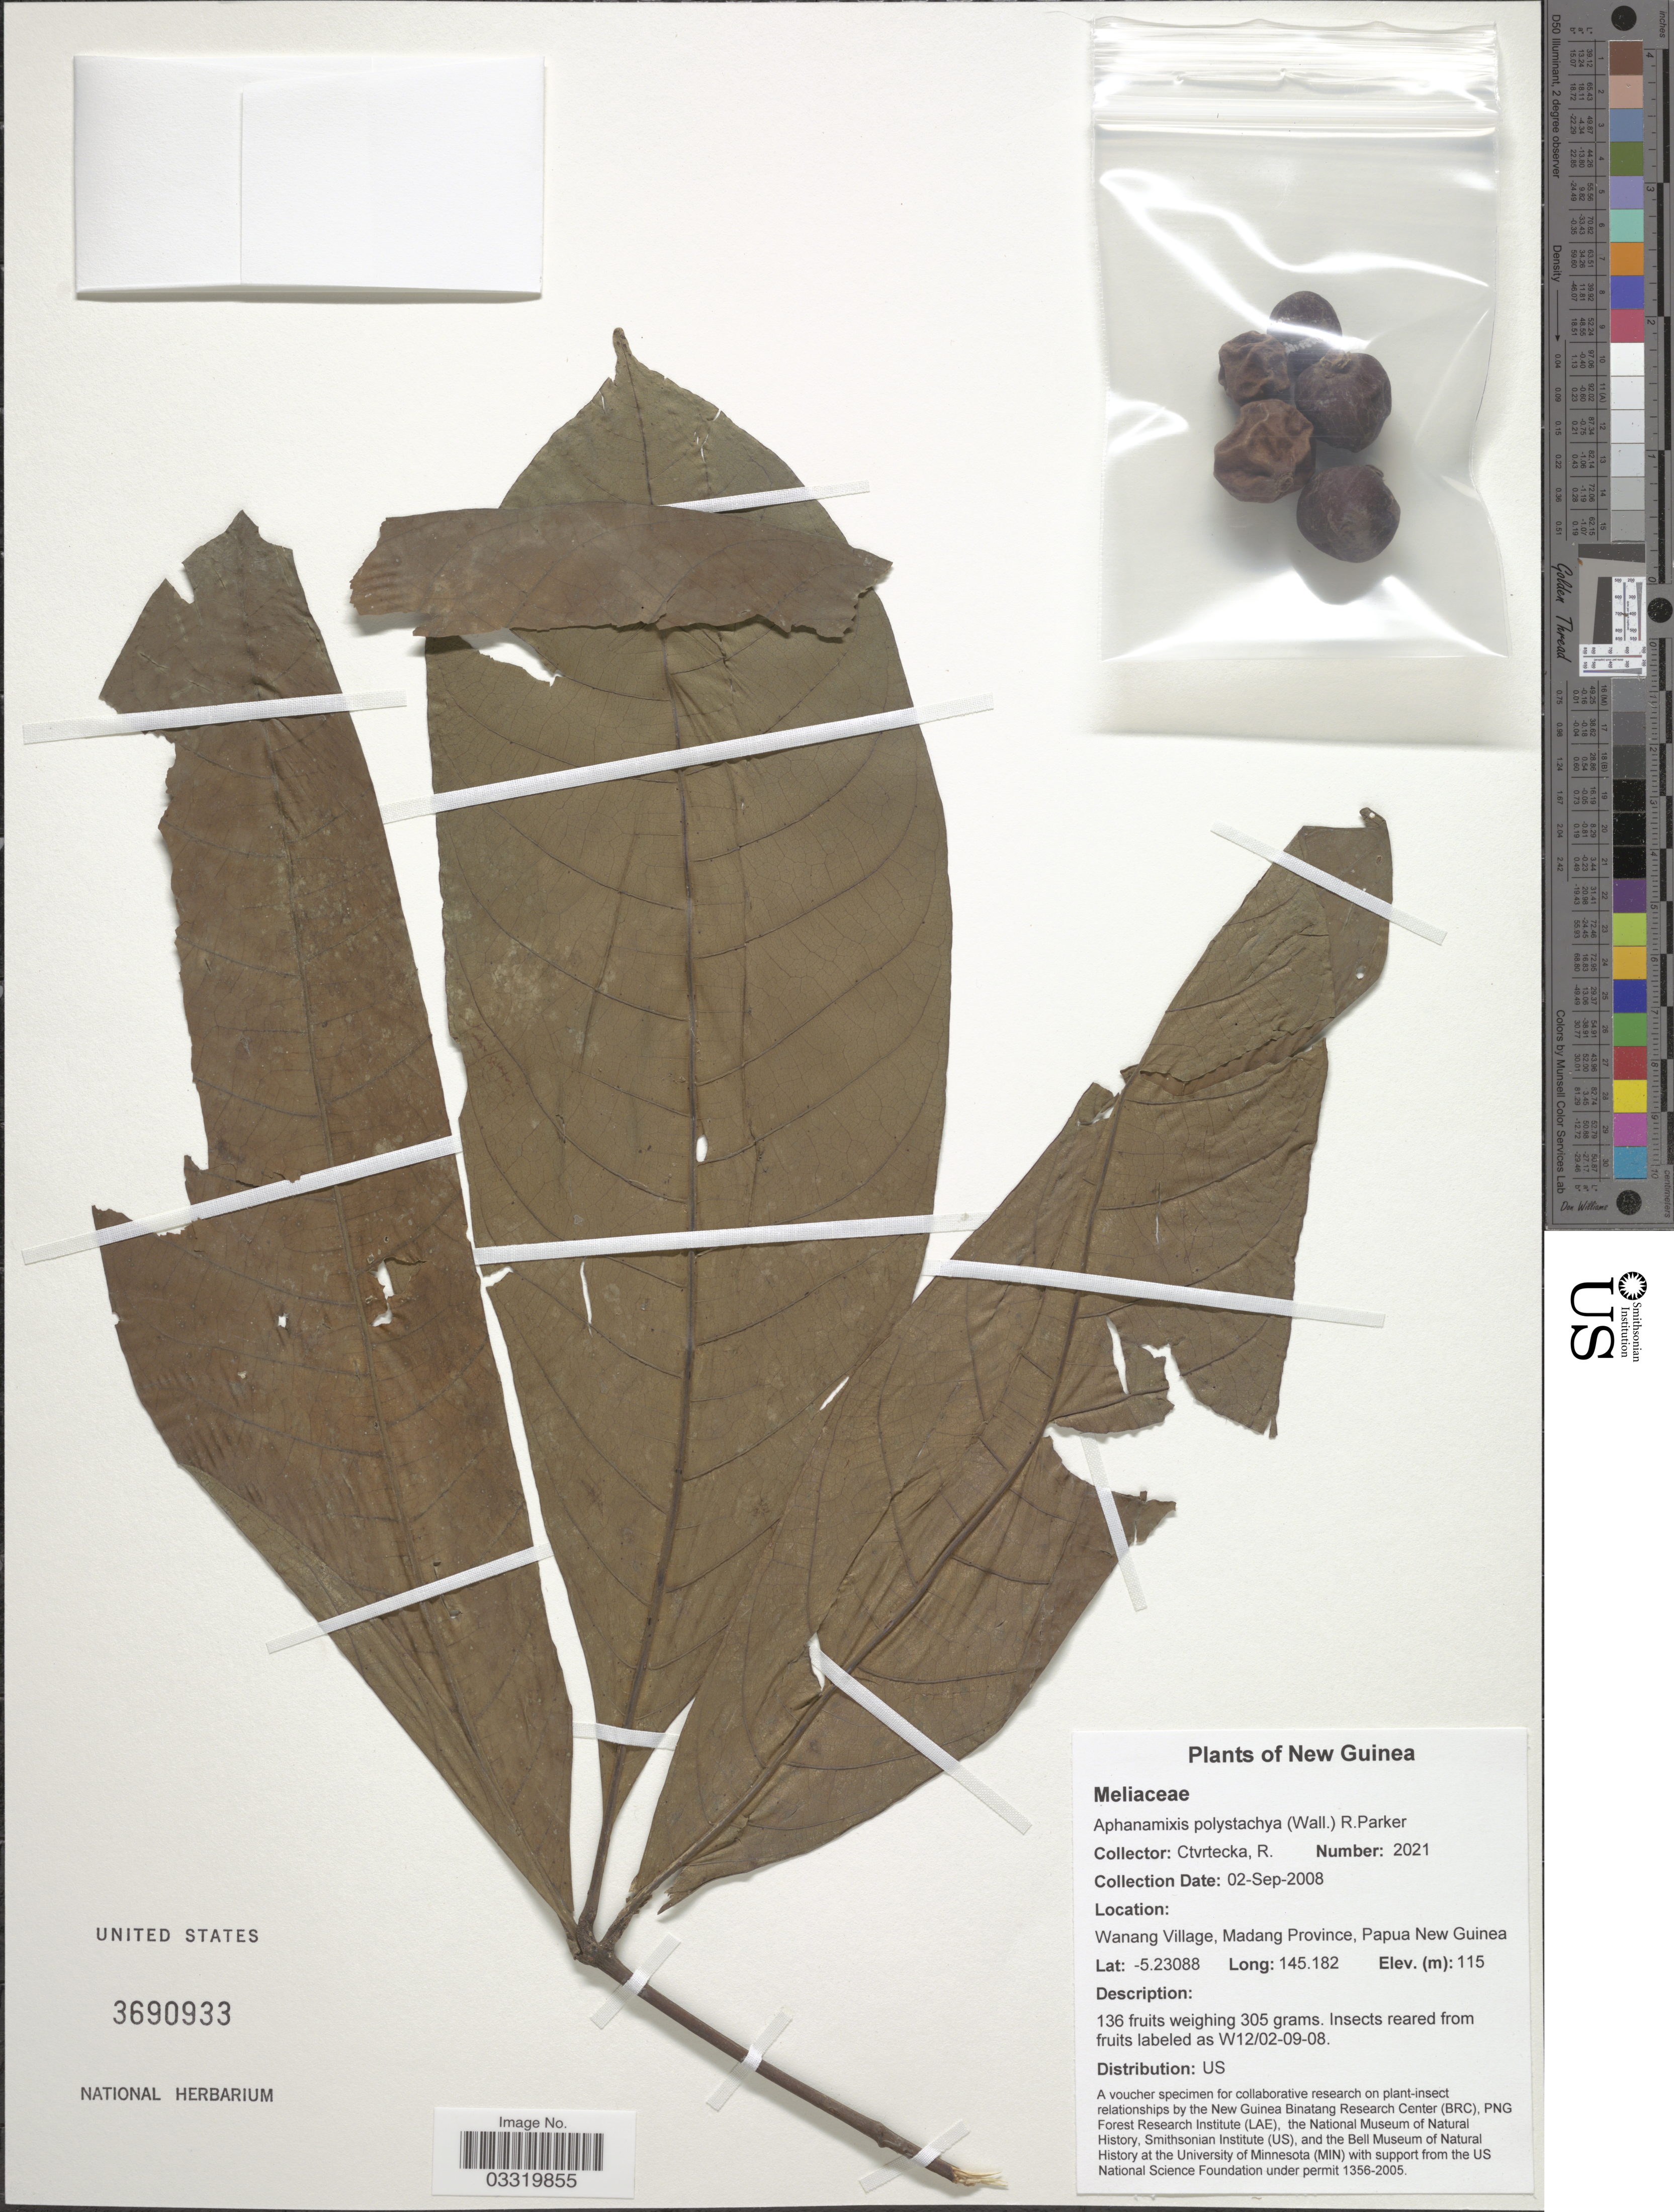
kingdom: Plantae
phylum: Tracheophyta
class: Magnoliopsida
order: Sapindales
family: Meliaceae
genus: Aphanamixis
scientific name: Aphanamixis polystachya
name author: (Wall.) R. Parker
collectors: R. Ctvrtecka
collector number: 2021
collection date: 2008-09-02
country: Papua New Guinea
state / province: Madang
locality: New Guinea, Wanang Village, Madang Province.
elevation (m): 115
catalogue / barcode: US 3690933